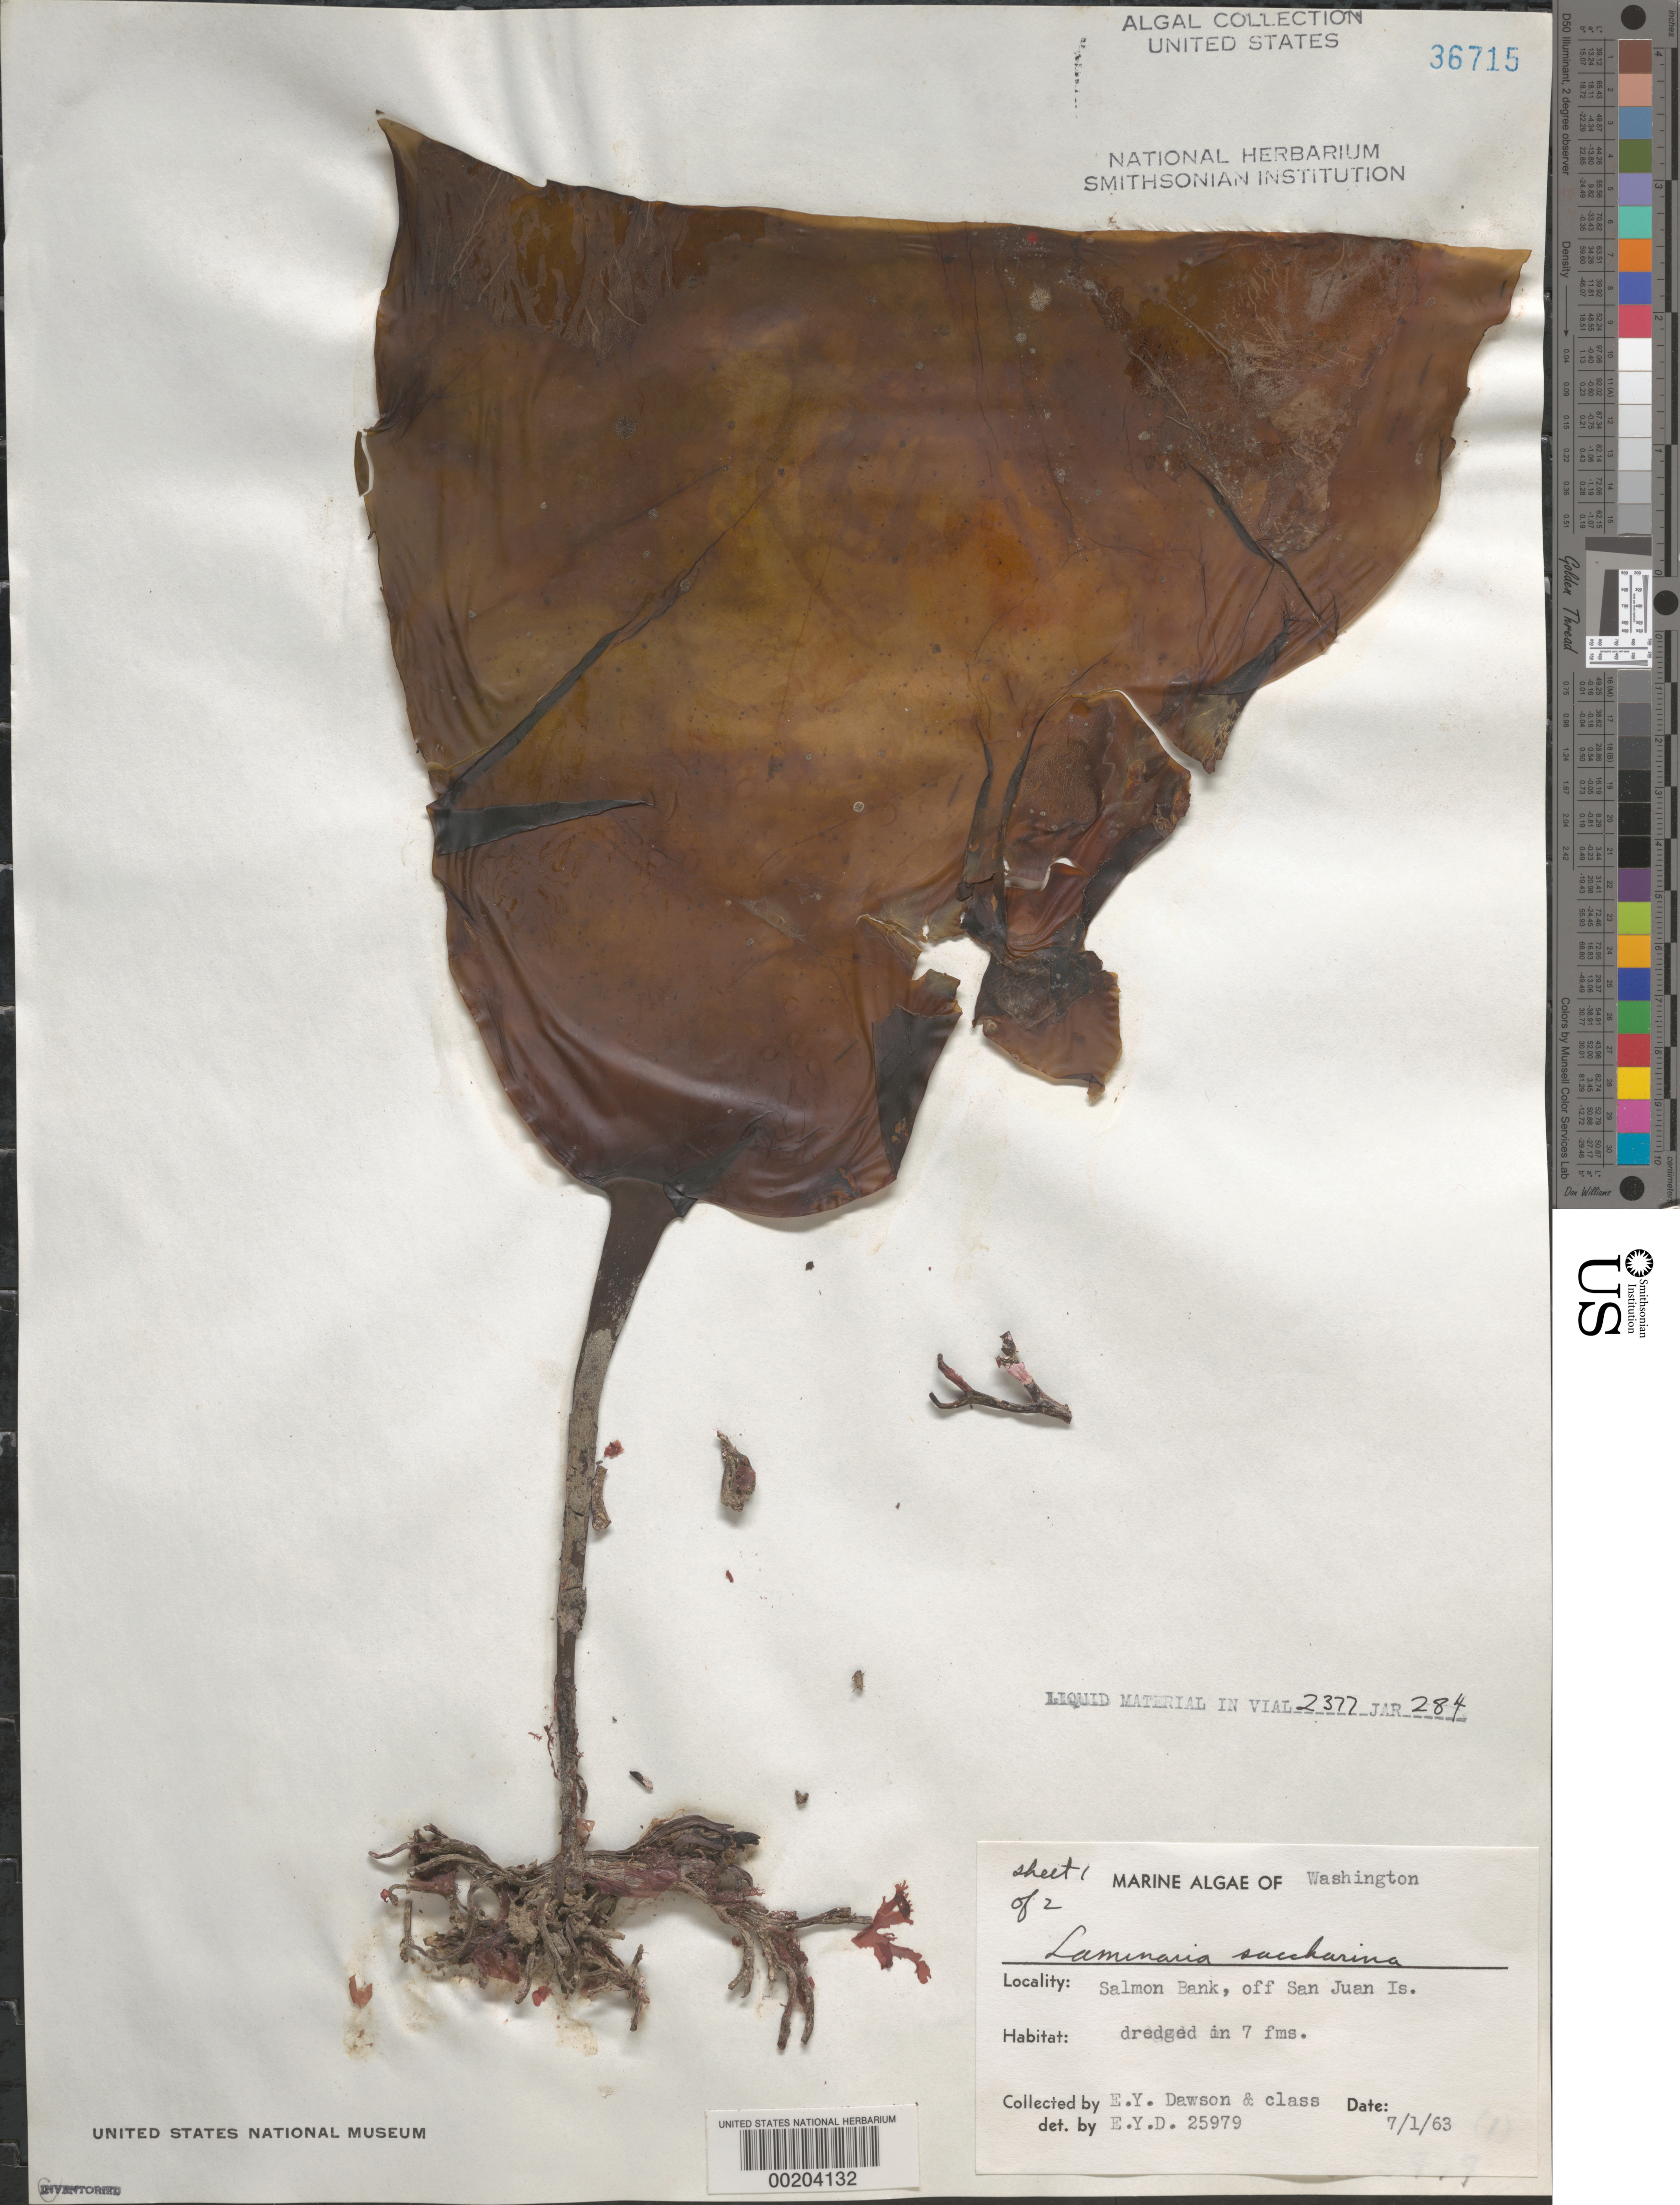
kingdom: Chromista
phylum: Ochrophyta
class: Phaeophyceae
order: Laminariales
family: Laminariaceae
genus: Saccharina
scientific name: Saccharina latissima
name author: C.E. Lane et al.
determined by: Algae name updating Project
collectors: E. Y. Dawson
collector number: EYD 25979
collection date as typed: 01 Jul 1963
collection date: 1963-07-01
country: United States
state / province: Washington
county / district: San Juan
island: San Juan Island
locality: Salmon Bank, off San Juan Island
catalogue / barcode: US 36715